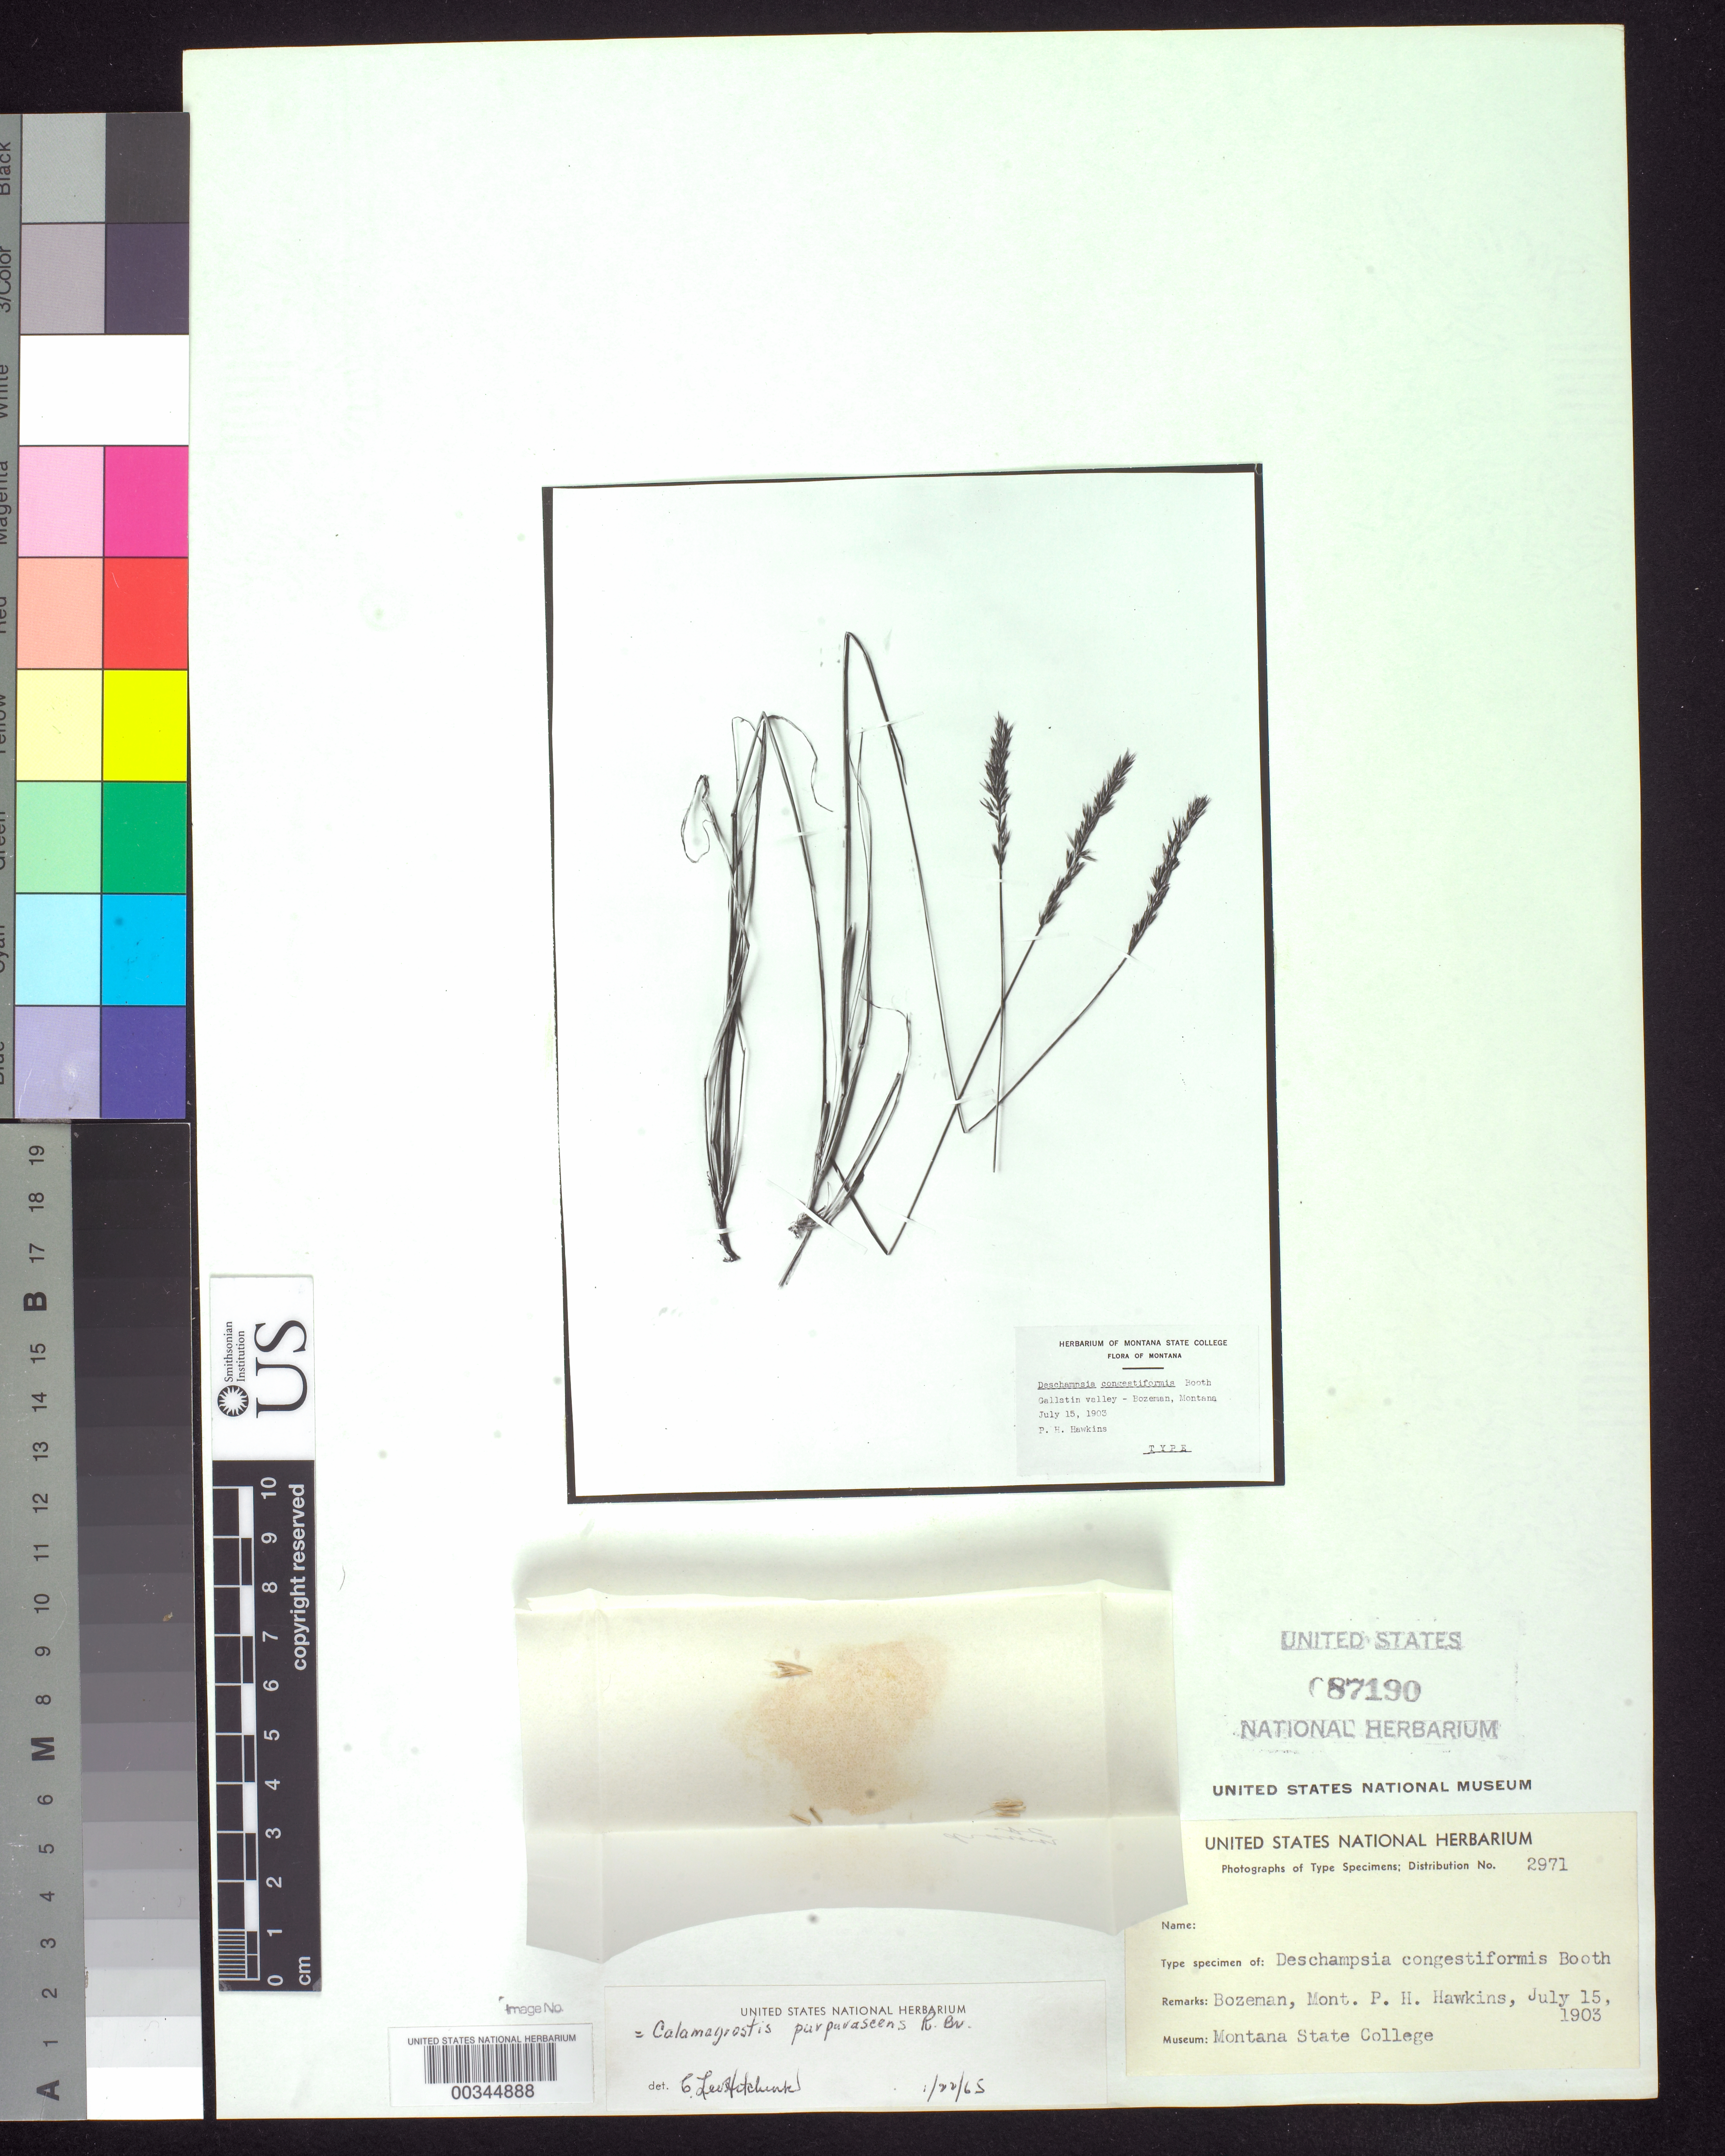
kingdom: Plantae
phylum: Tracheophyta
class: Liliopsida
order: Poales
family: Poaceae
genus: Deschampsia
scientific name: Deschampsia congestiformis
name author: Booth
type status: Type Fragment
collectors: P. Hawkins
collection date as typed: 15 Jul 1903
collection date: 1903-07-15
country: United States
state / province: Montana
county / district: Gallatin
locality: Near Bozeman.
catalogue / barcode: US 87190